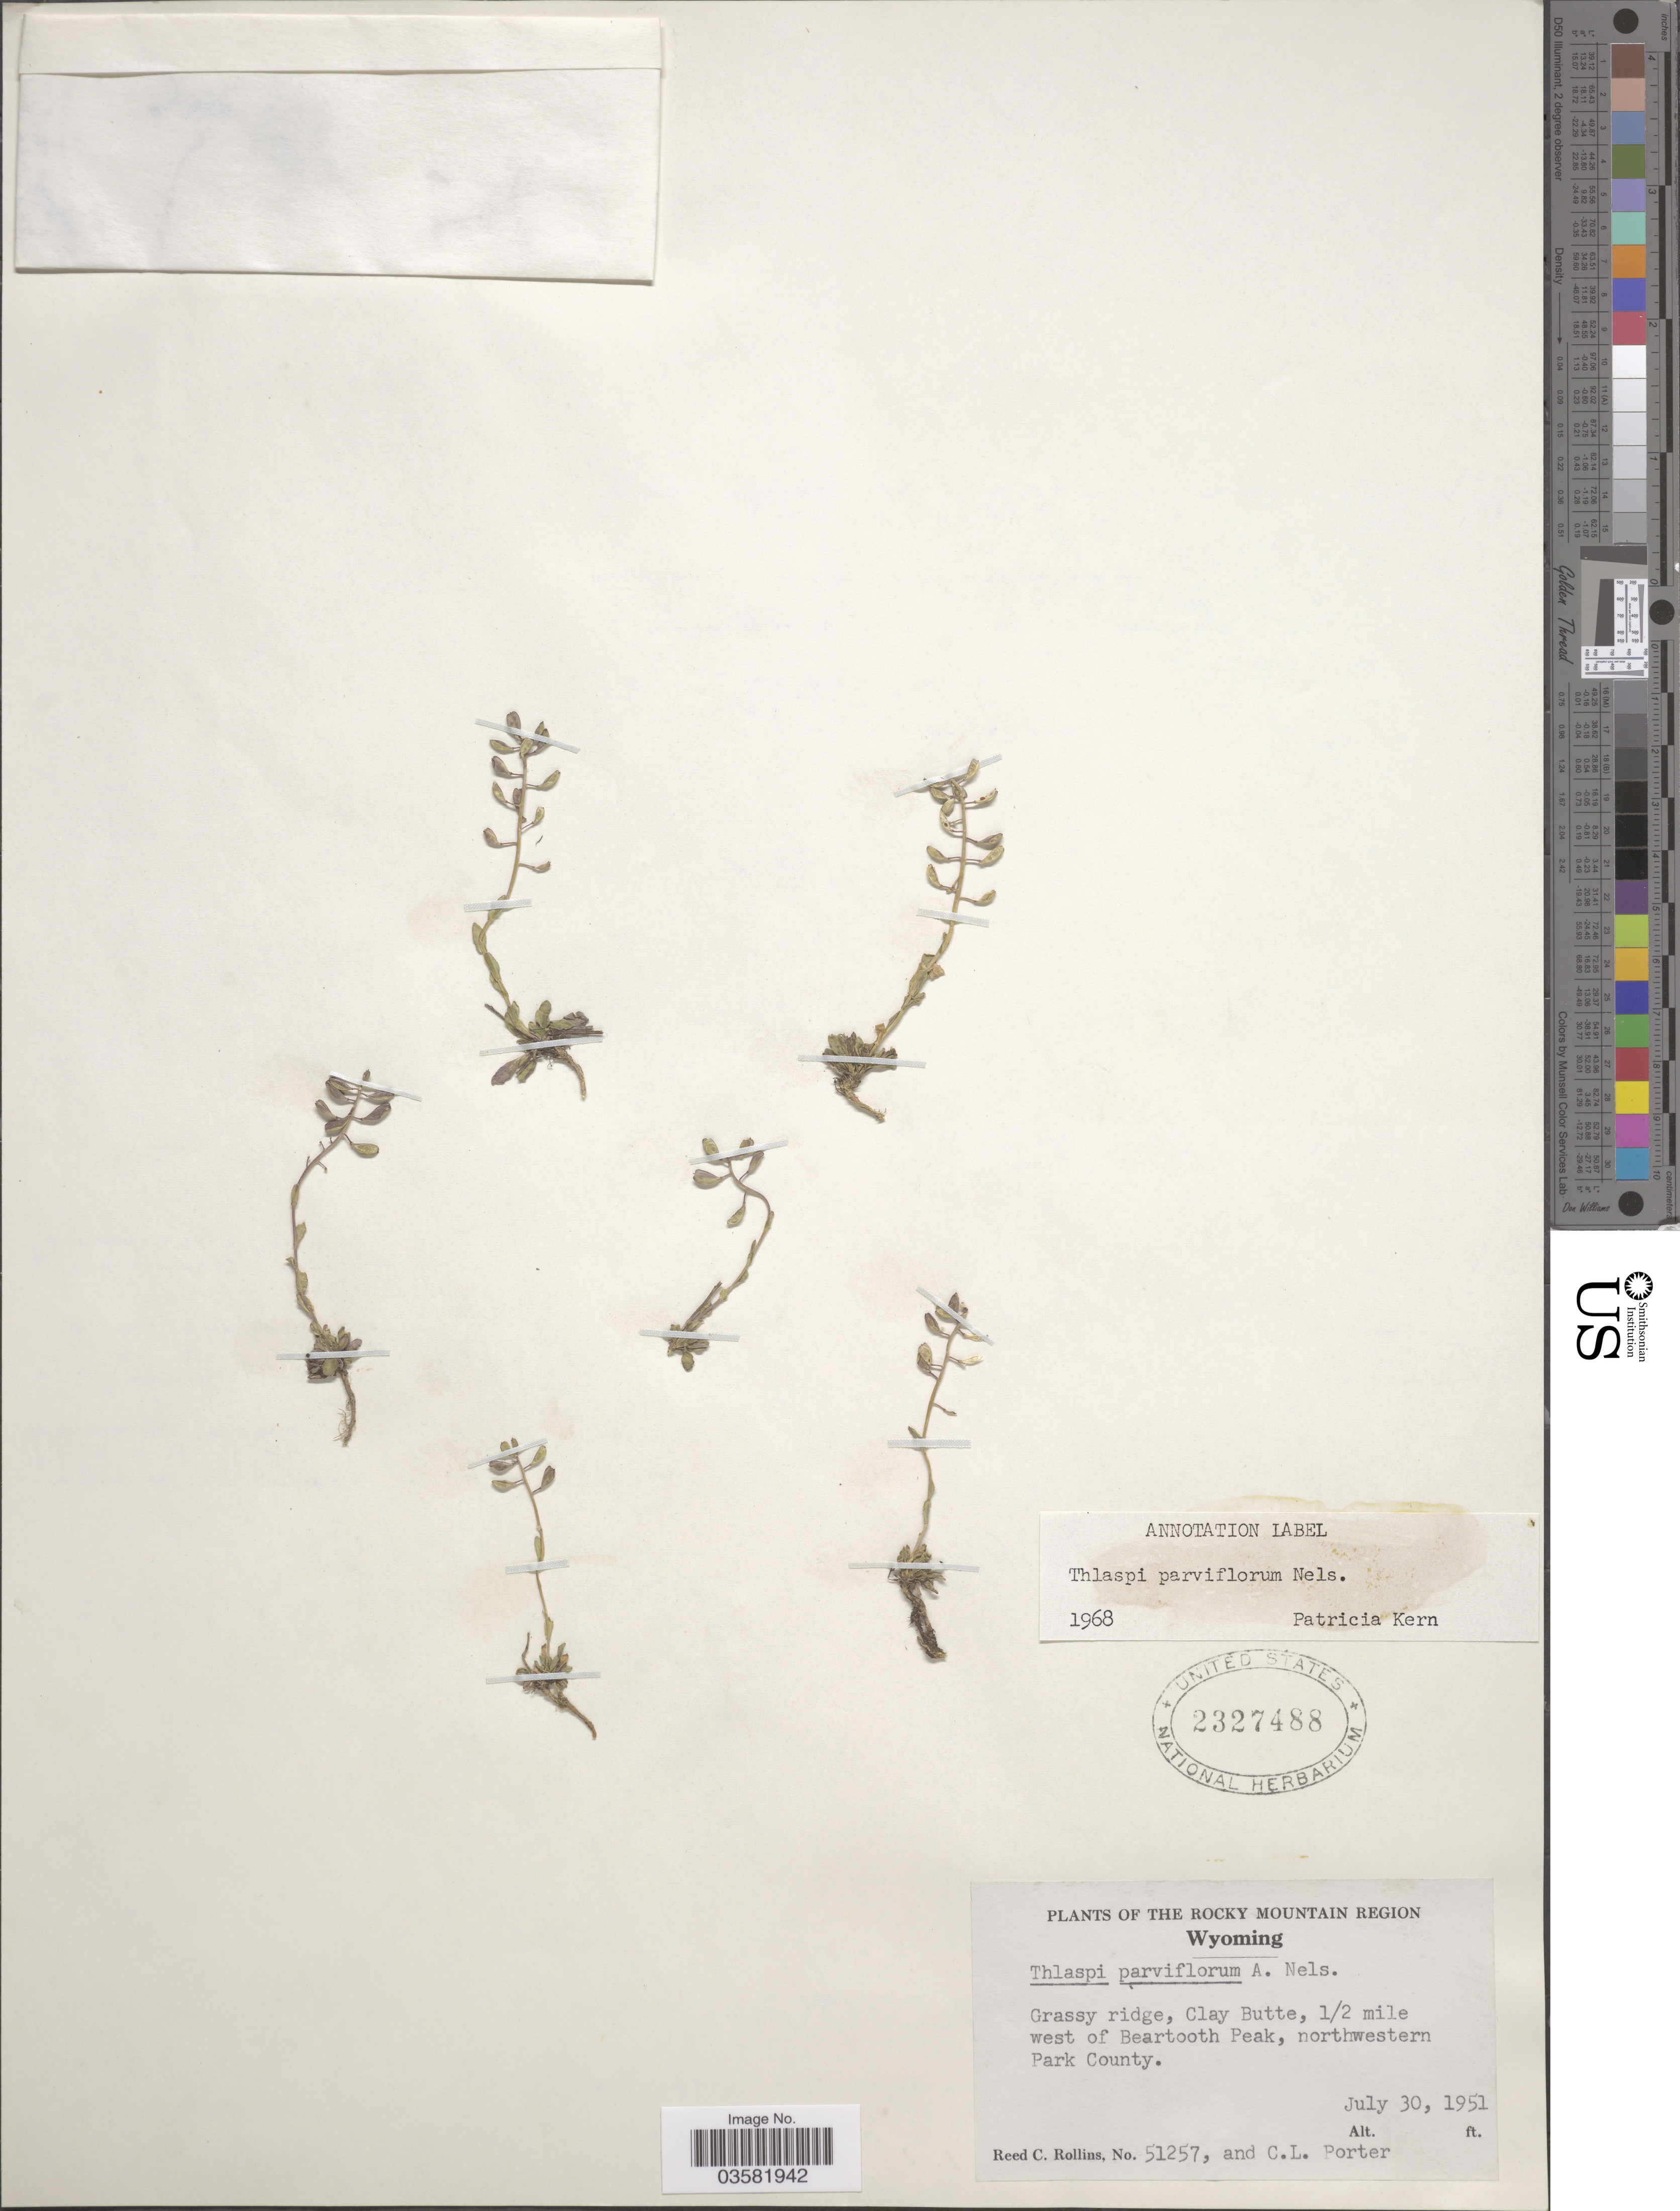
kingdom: Plantae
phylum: Tracheophyta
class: Magnoliopsida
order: Brassicales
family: Brassicaceae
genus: Thlaspi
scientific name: Thlaspi parviflorum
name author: A. Nelson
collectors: R. C. Rollins & C. L. Porter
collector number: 51257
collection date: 1951-07-30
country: United States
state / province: Wyoming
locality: The Rocky Mountain Region. Grassy ridge, Clay Butte, ½ mile west of Beartooth Peak, northwestern Park County.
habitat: grassy ridge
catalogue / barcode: US 2327488